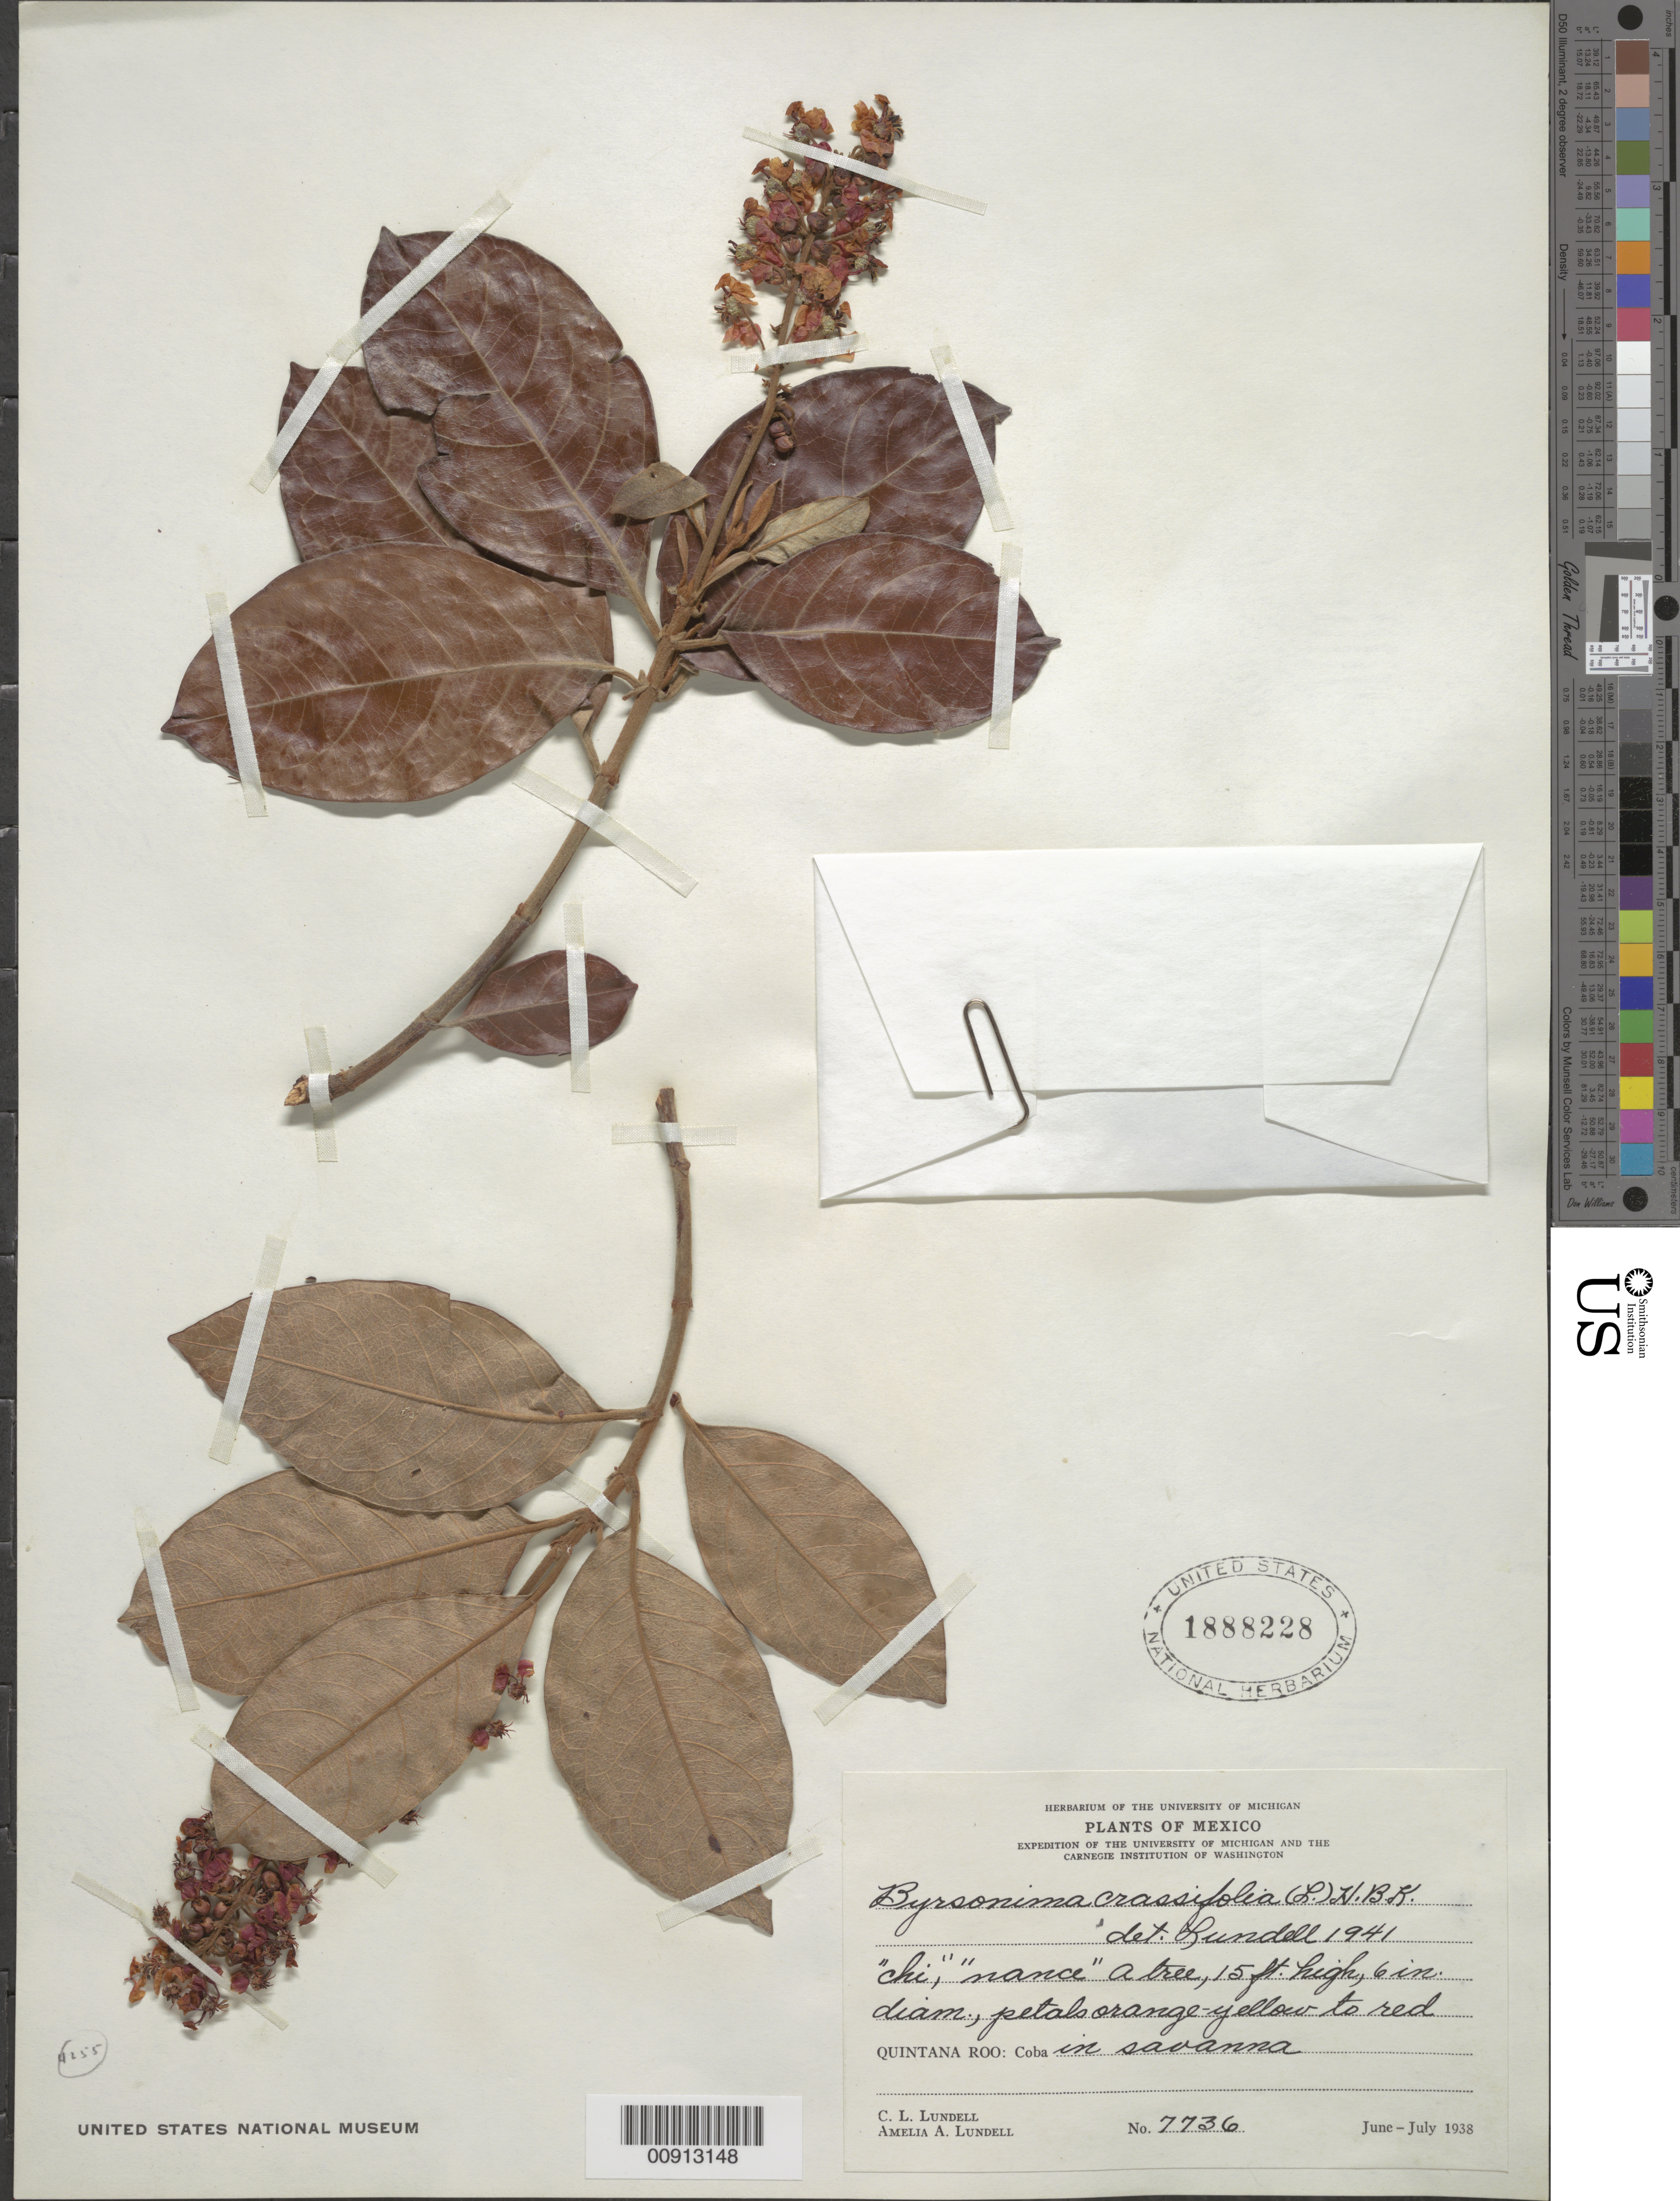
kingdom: Plantae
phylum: Tracheophyta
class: Magnoliopsida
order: Malpighiales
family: Malpighiaceae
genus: Byrsonima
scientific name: Byrsonima crassifolia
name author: (L.) Kunth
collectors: C. L. Lundell & A. A. Lundell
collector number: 7736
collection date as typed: Jun 1938 to -- Jul 1938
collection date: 1938-06/1938-07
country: Mexico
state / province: Quintana Roo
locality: Quintana Roo: Coba.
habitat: In savanna.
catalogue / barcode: US 1888228